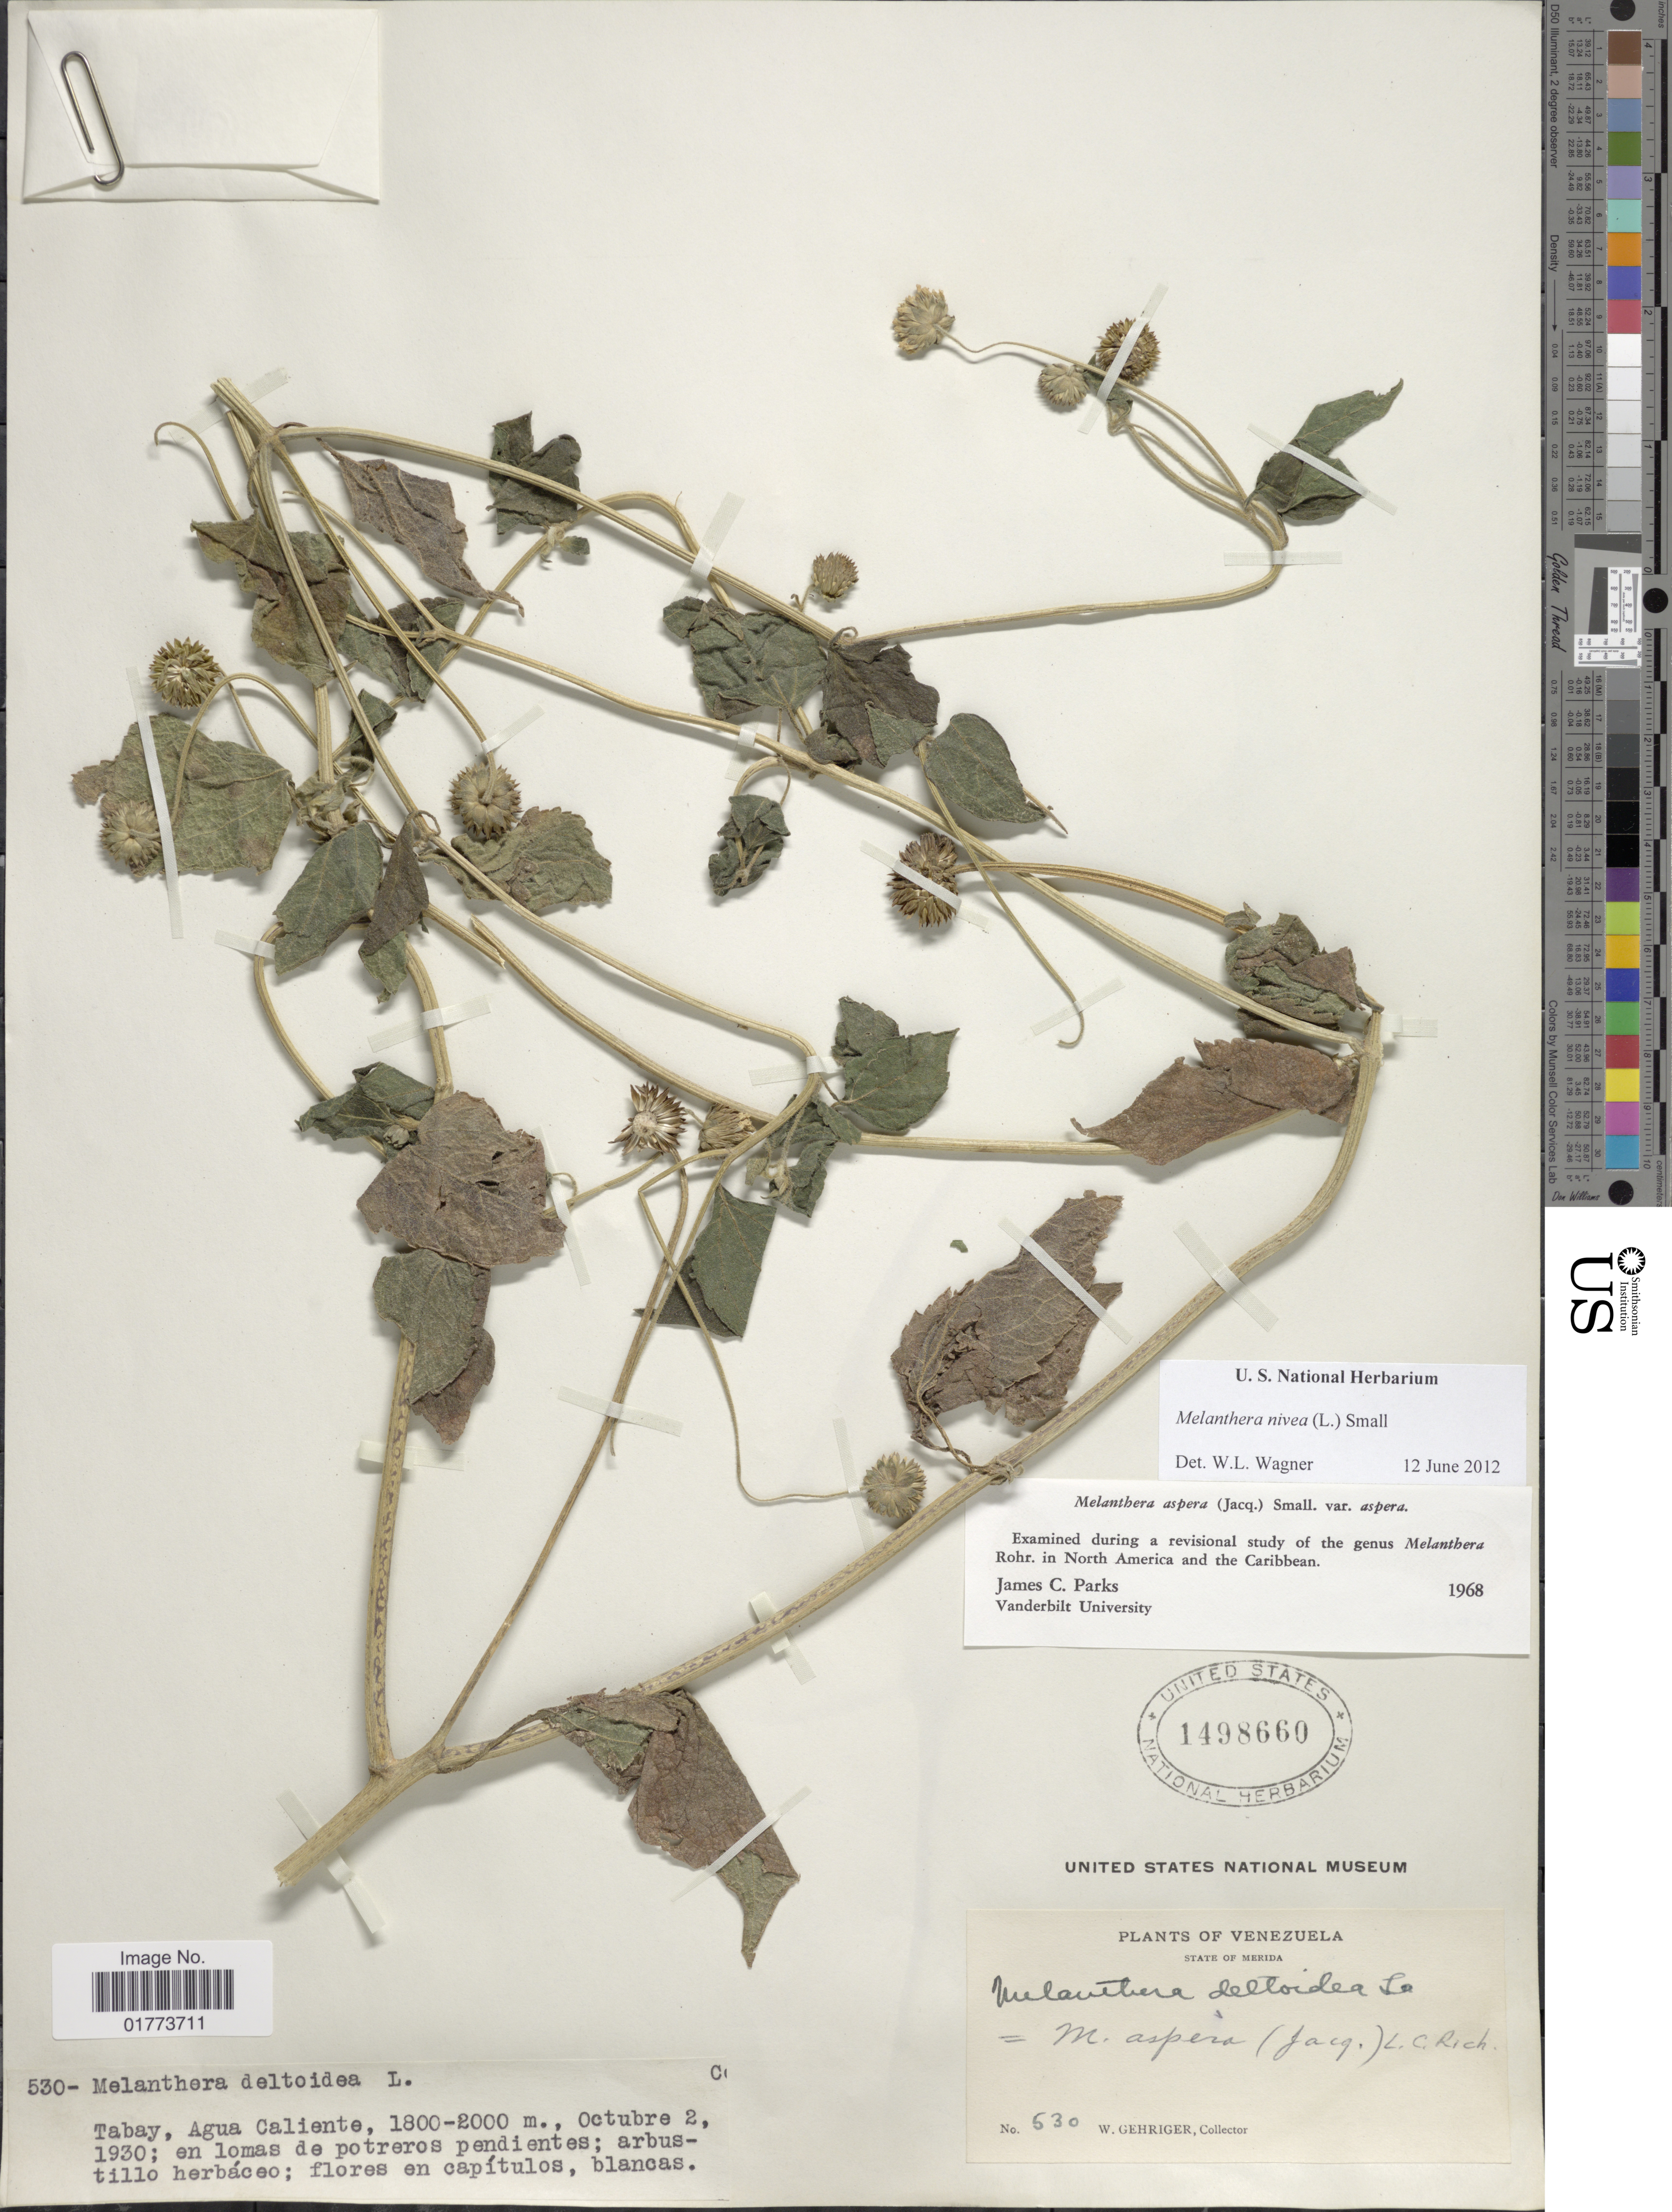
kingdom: Plantae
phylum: Tracheophyta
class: Magnoliopsida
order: Asterales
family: Asteraceae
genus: Melanthera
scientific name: Melanthera nivea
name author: (L.) Small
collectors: W. Gehriger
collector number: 530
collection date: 1930-10-02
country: Venezuela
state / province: Mérida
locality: State of Merida. Tabay, Agua Caliente.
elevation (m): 1800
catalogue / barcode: US 1498660